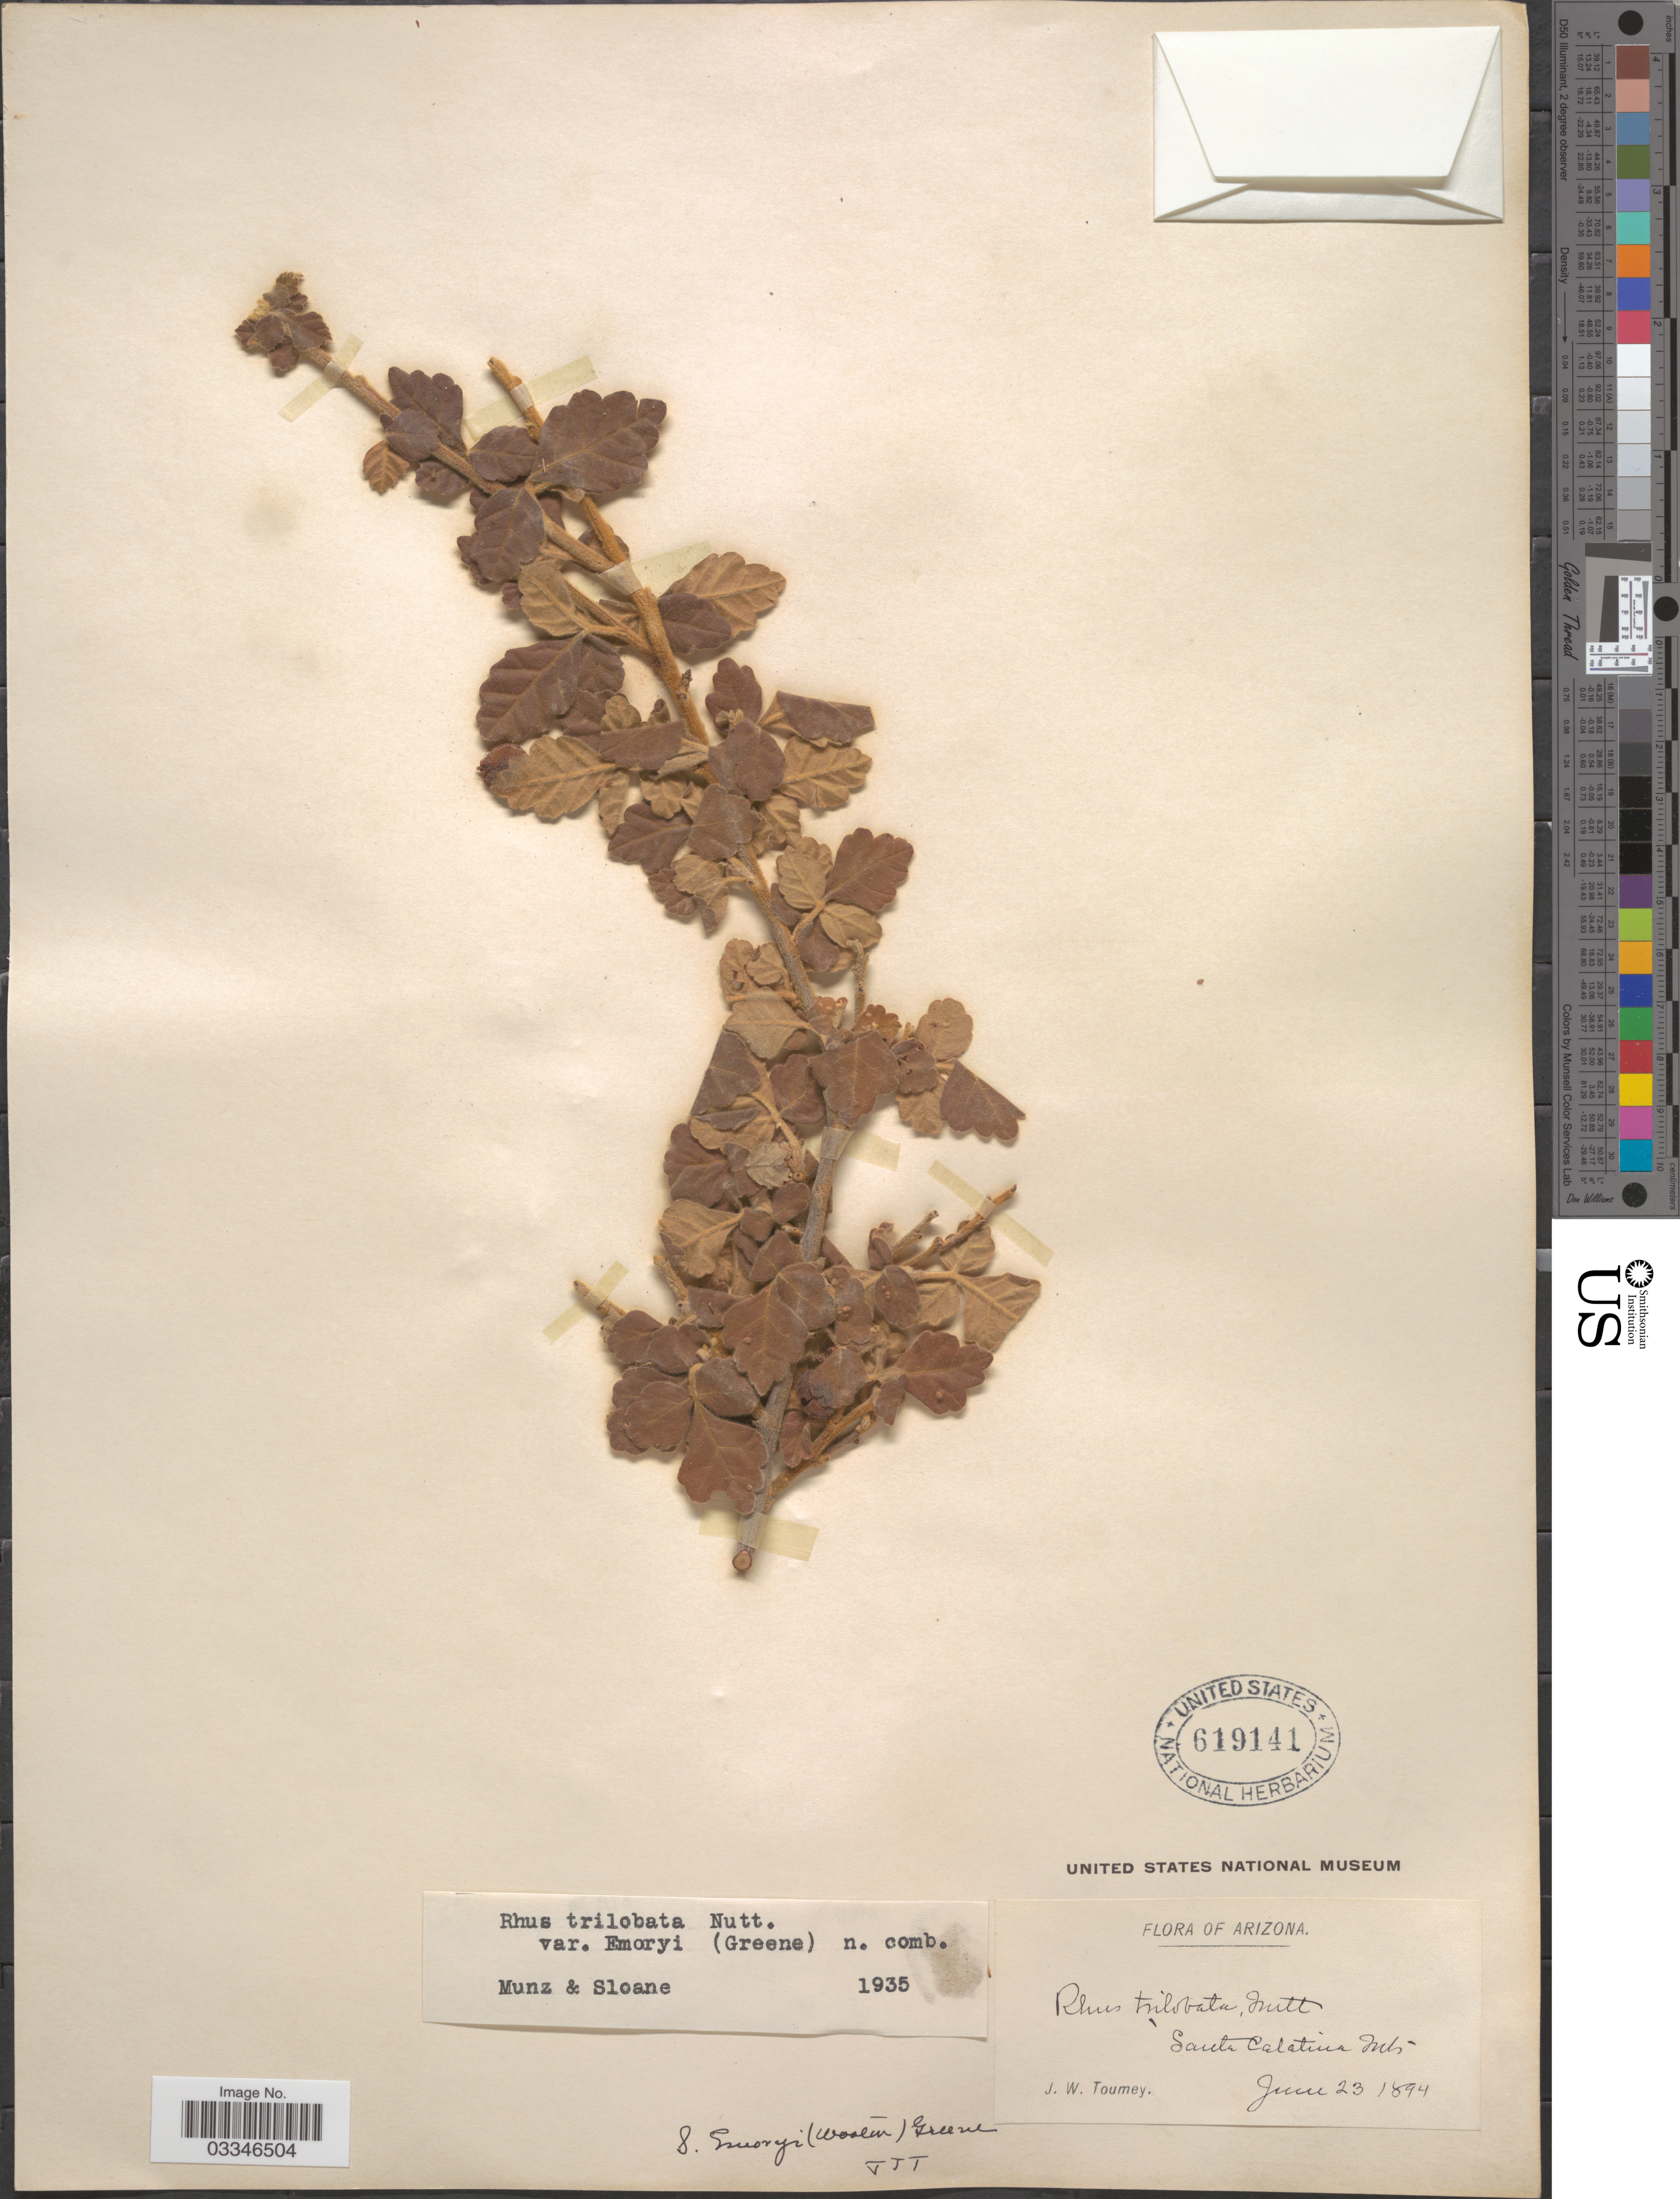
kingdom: Plantae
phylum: Tracheophyta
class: Magnoliopsida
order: Sapindales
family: Anacardiaceae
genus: Rhus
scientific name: Rhus trilobata var. pilosissima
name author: Engl.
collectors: J. W. Toumey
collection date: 1894-06-23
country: United States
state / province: Arizona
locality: Santa Calatina Mts.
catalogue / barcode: US 619141